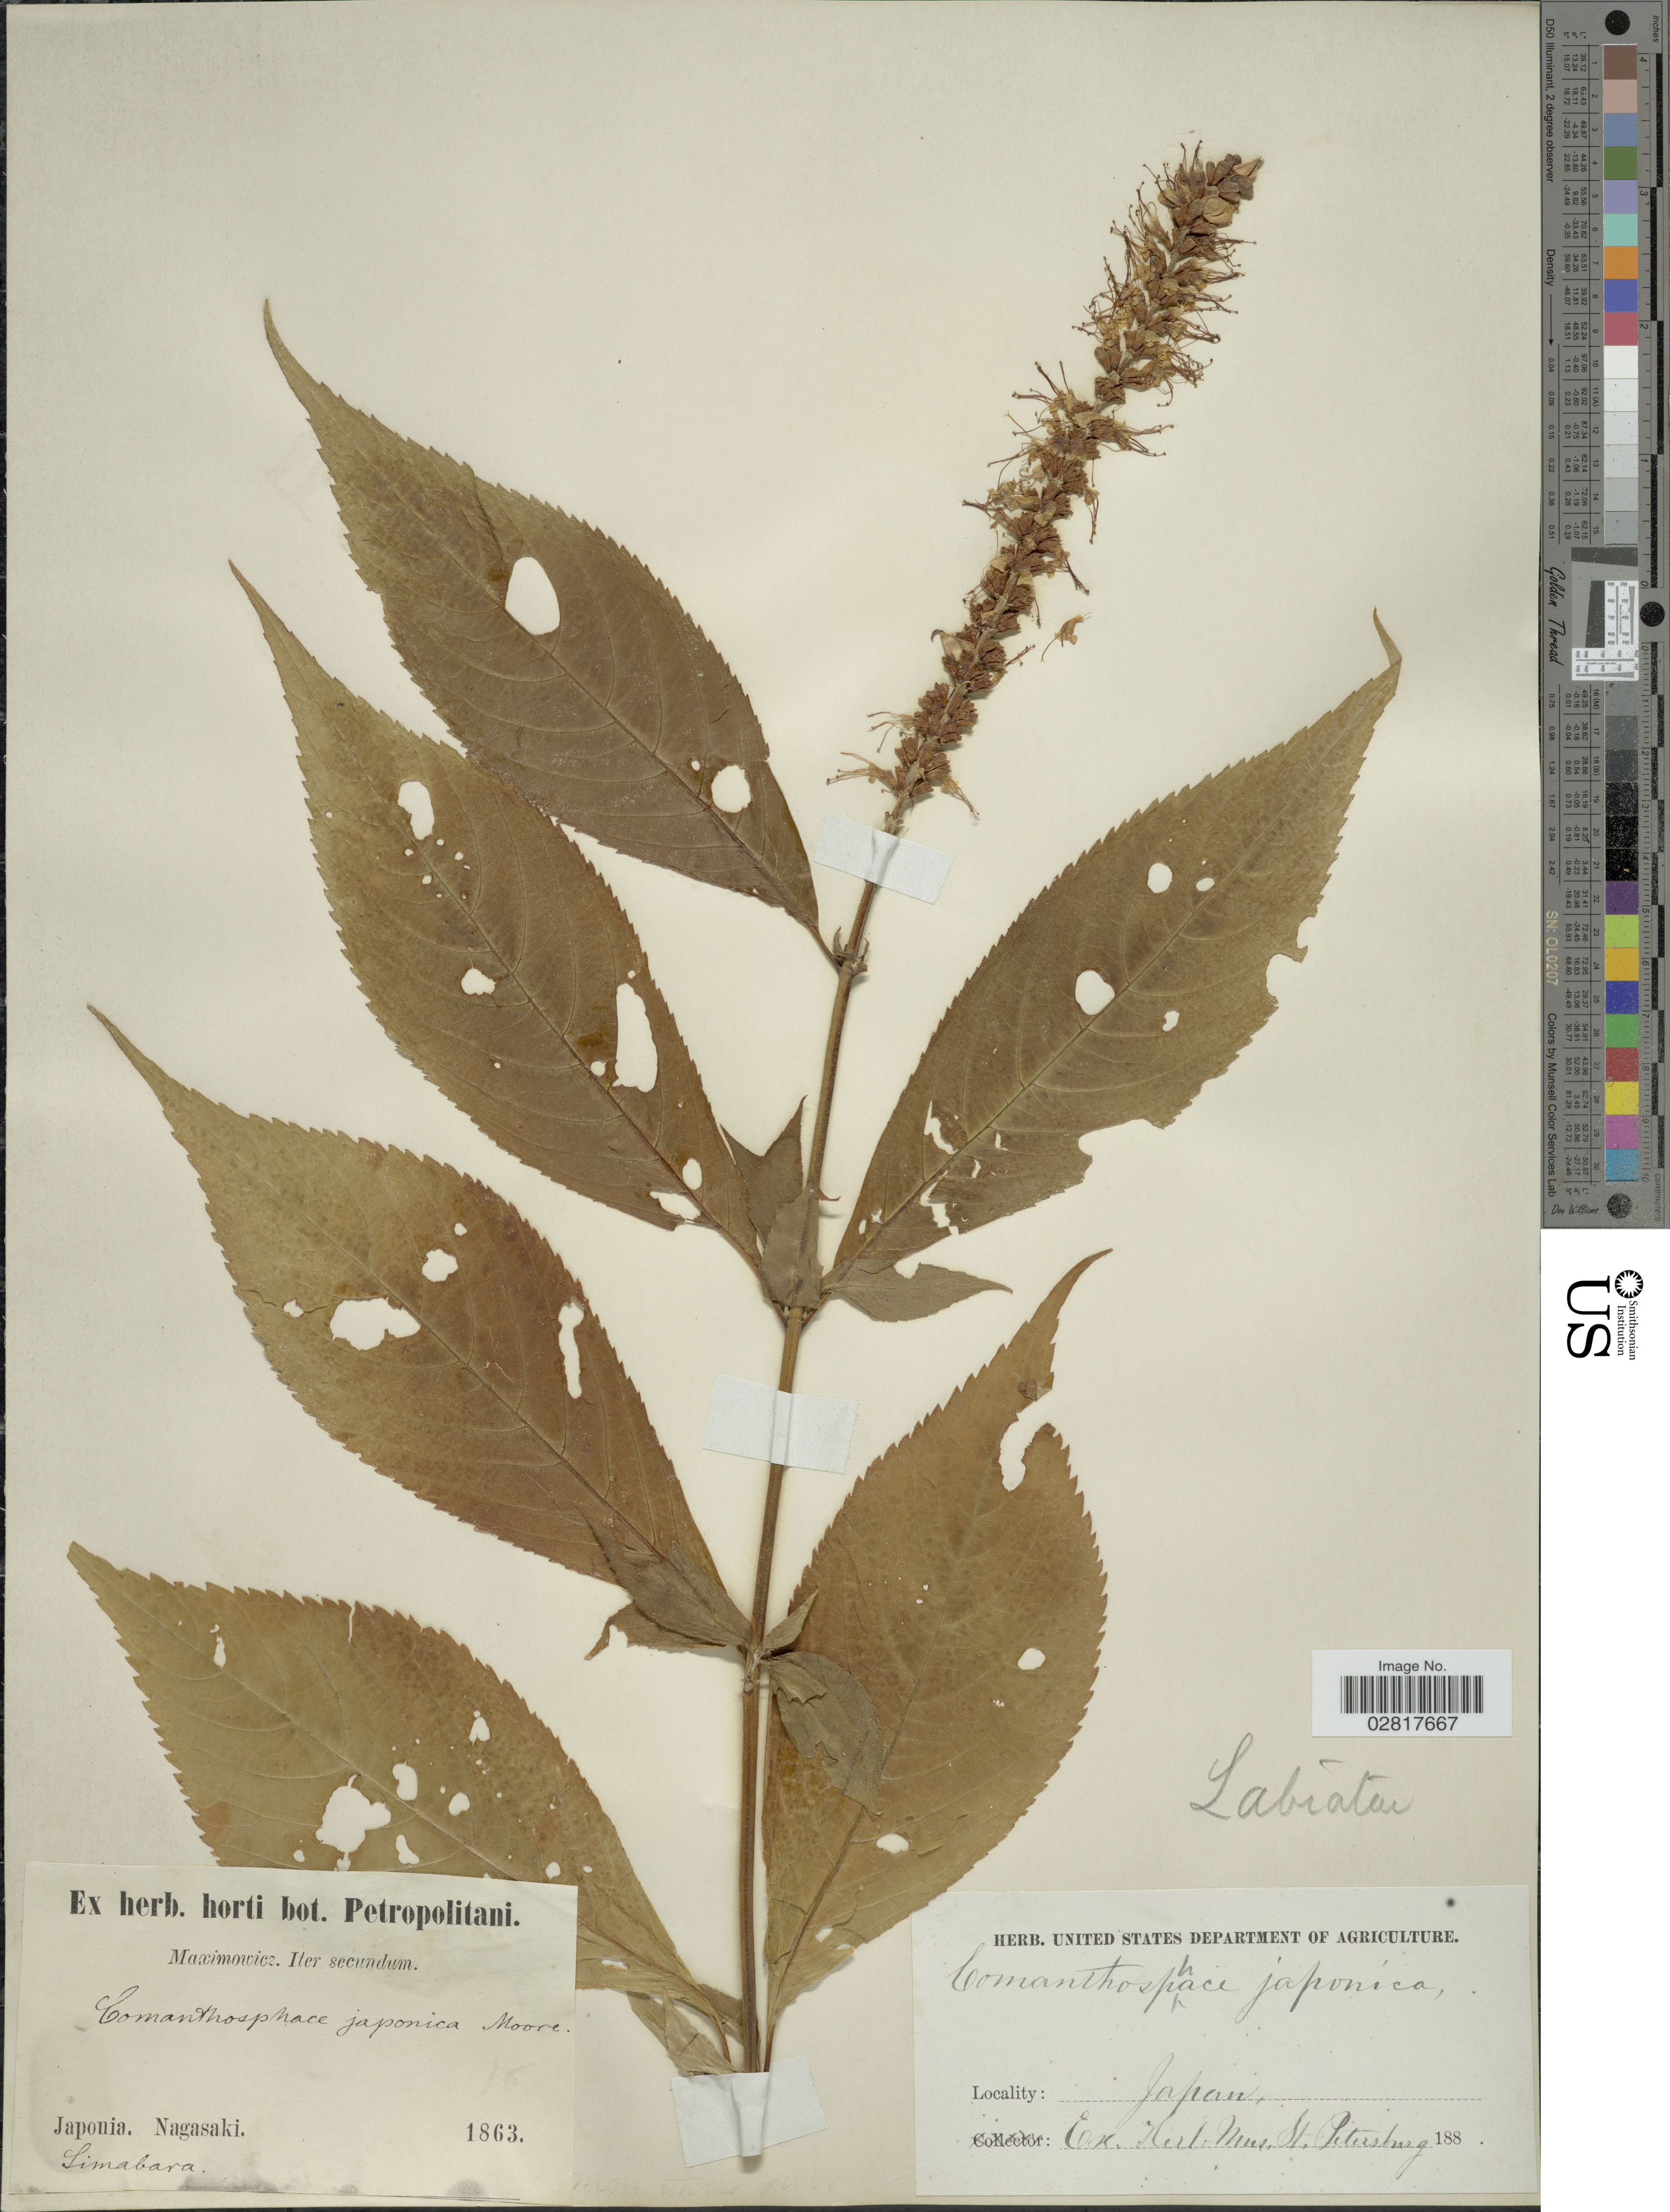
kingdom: Plantae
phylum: Tracheophyta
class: Magnoliopsida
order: Lamiales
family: Lamiaceae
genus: Comanthosphace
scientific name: Comanthosphace japonica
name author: (Miq.) S. Moore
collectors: -. Maximowicz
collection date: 1863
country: Japan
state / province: Nagasaki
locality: Limabara